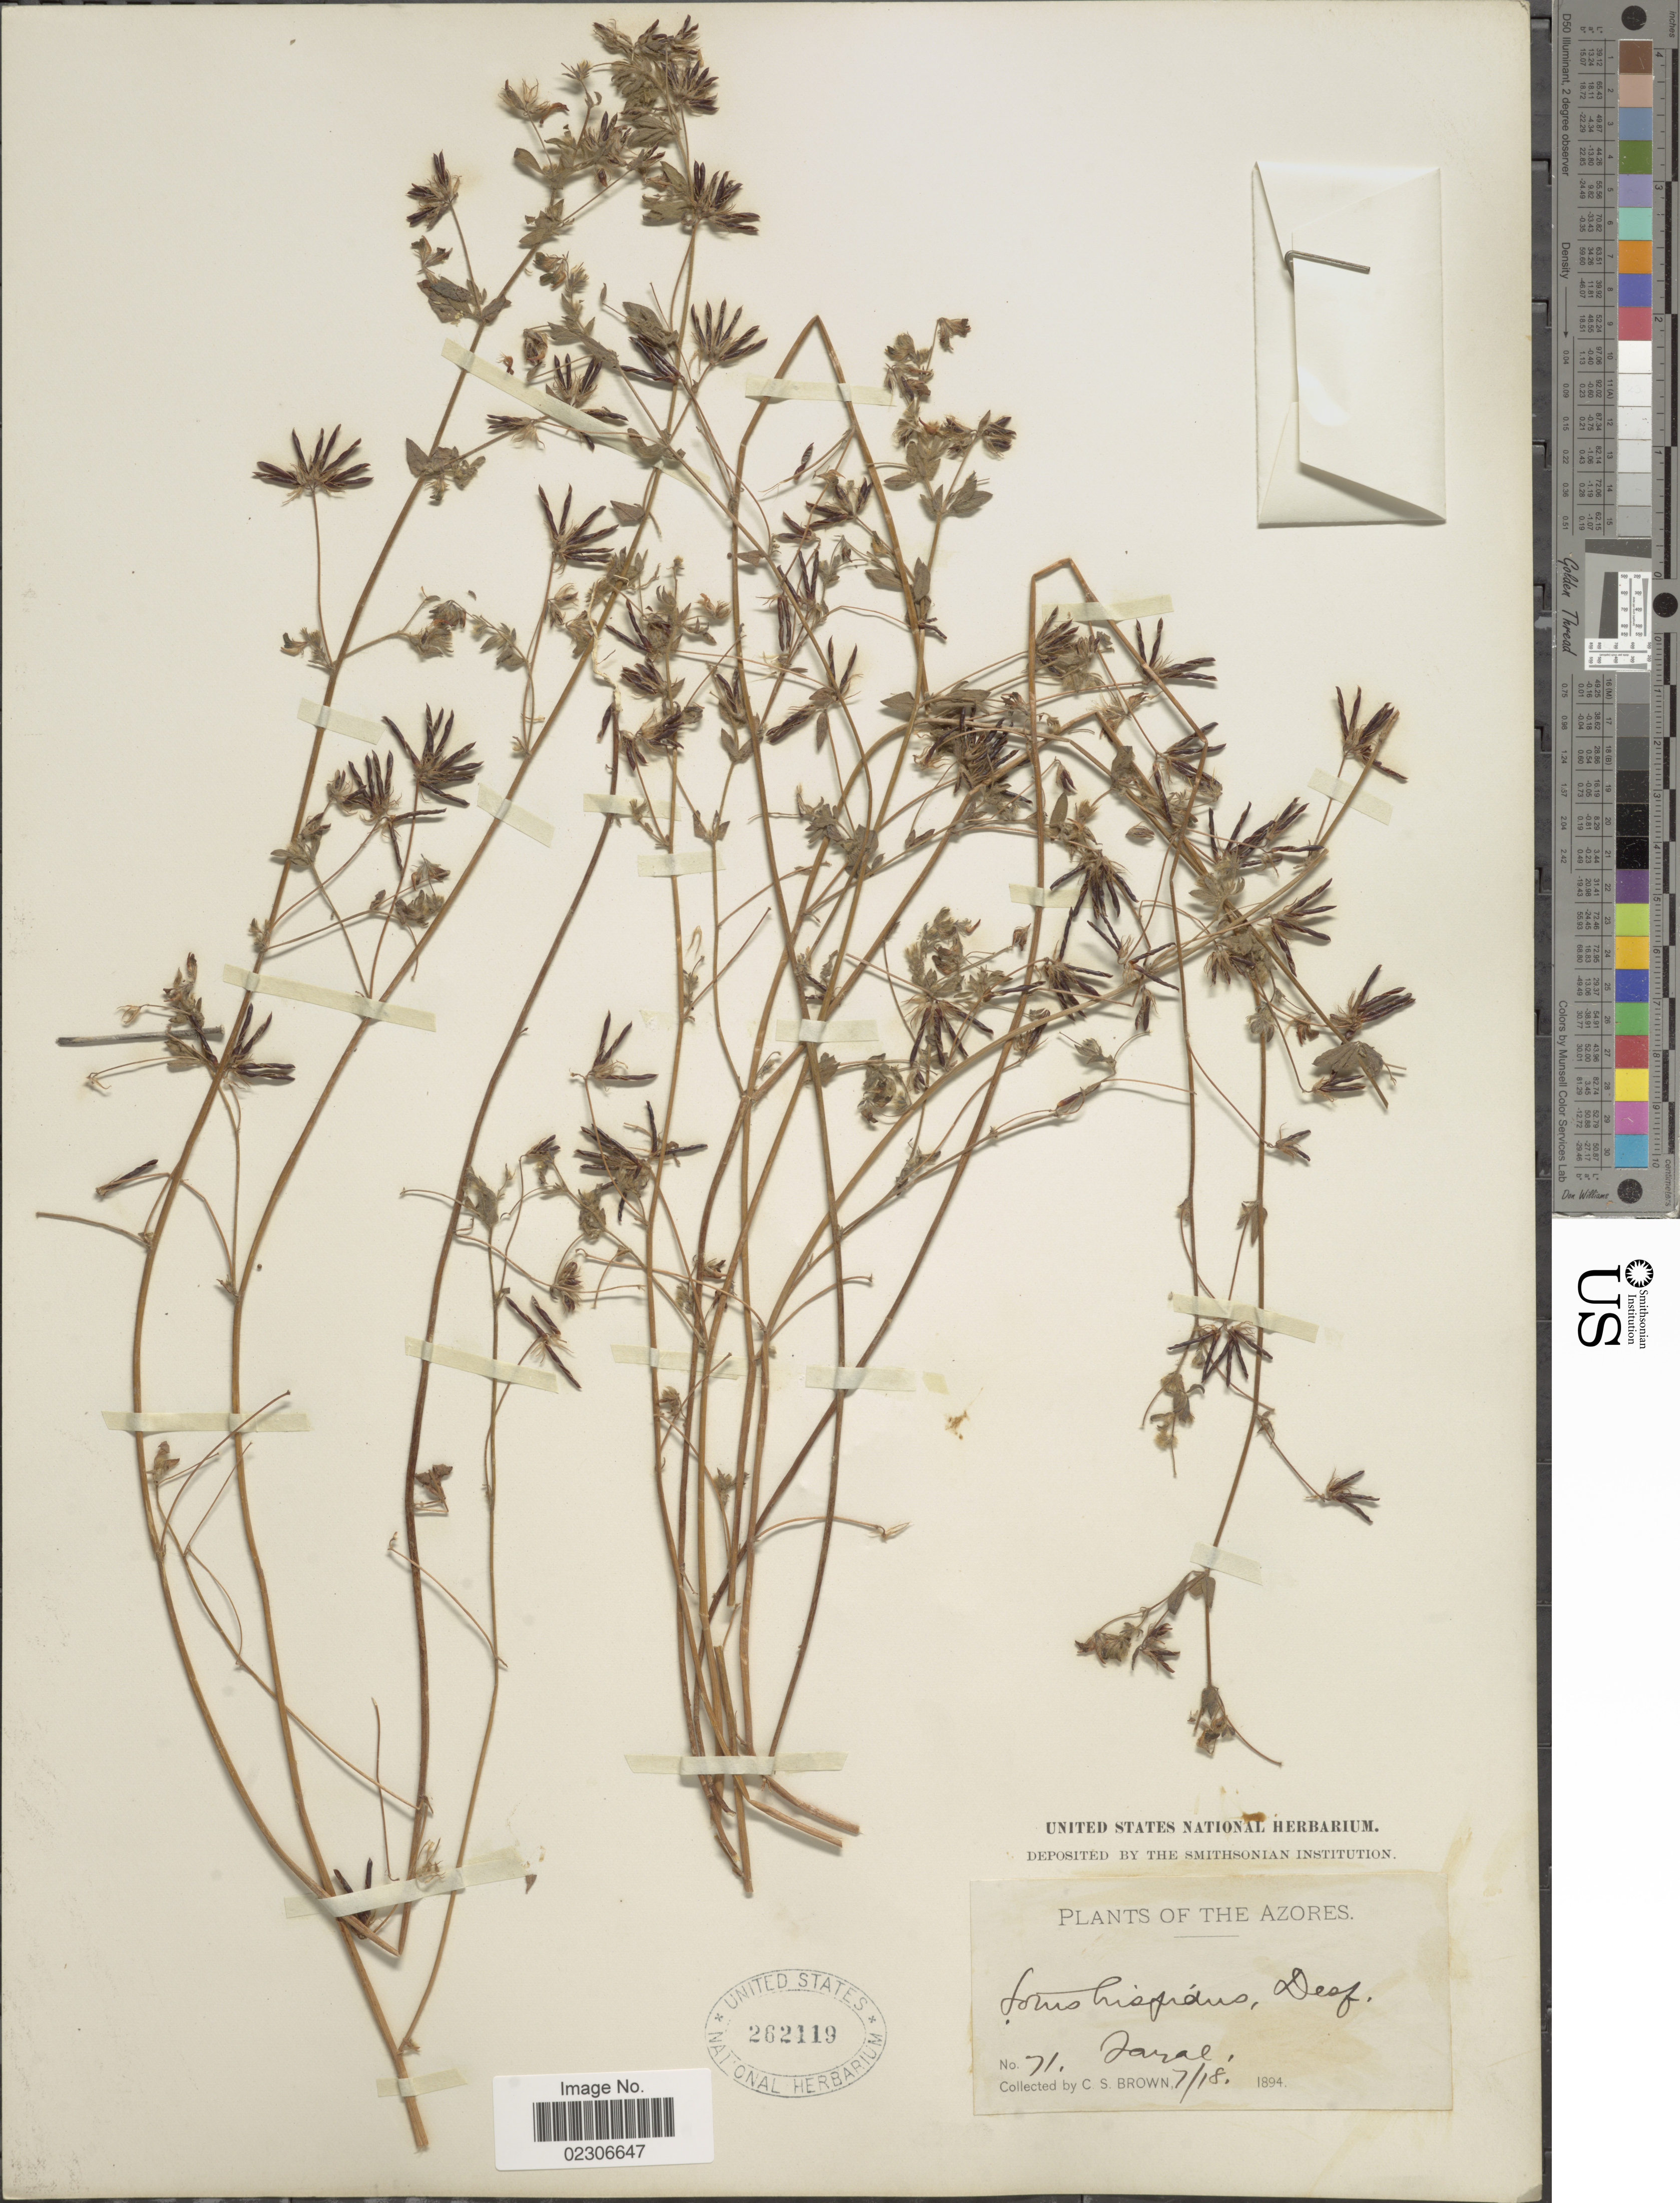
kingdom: Plantae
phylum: Tracheophyta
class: Magnoliopsida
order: Fabales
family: Fabaceae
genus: Lotus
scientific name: Lotus hispidus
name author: DC.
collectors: C. S. Brown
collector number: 71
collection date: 1894-07-18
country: Portugal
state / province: Azores (Aut. Reg.)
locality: Jaral [interpreted]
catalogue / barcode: US 262119